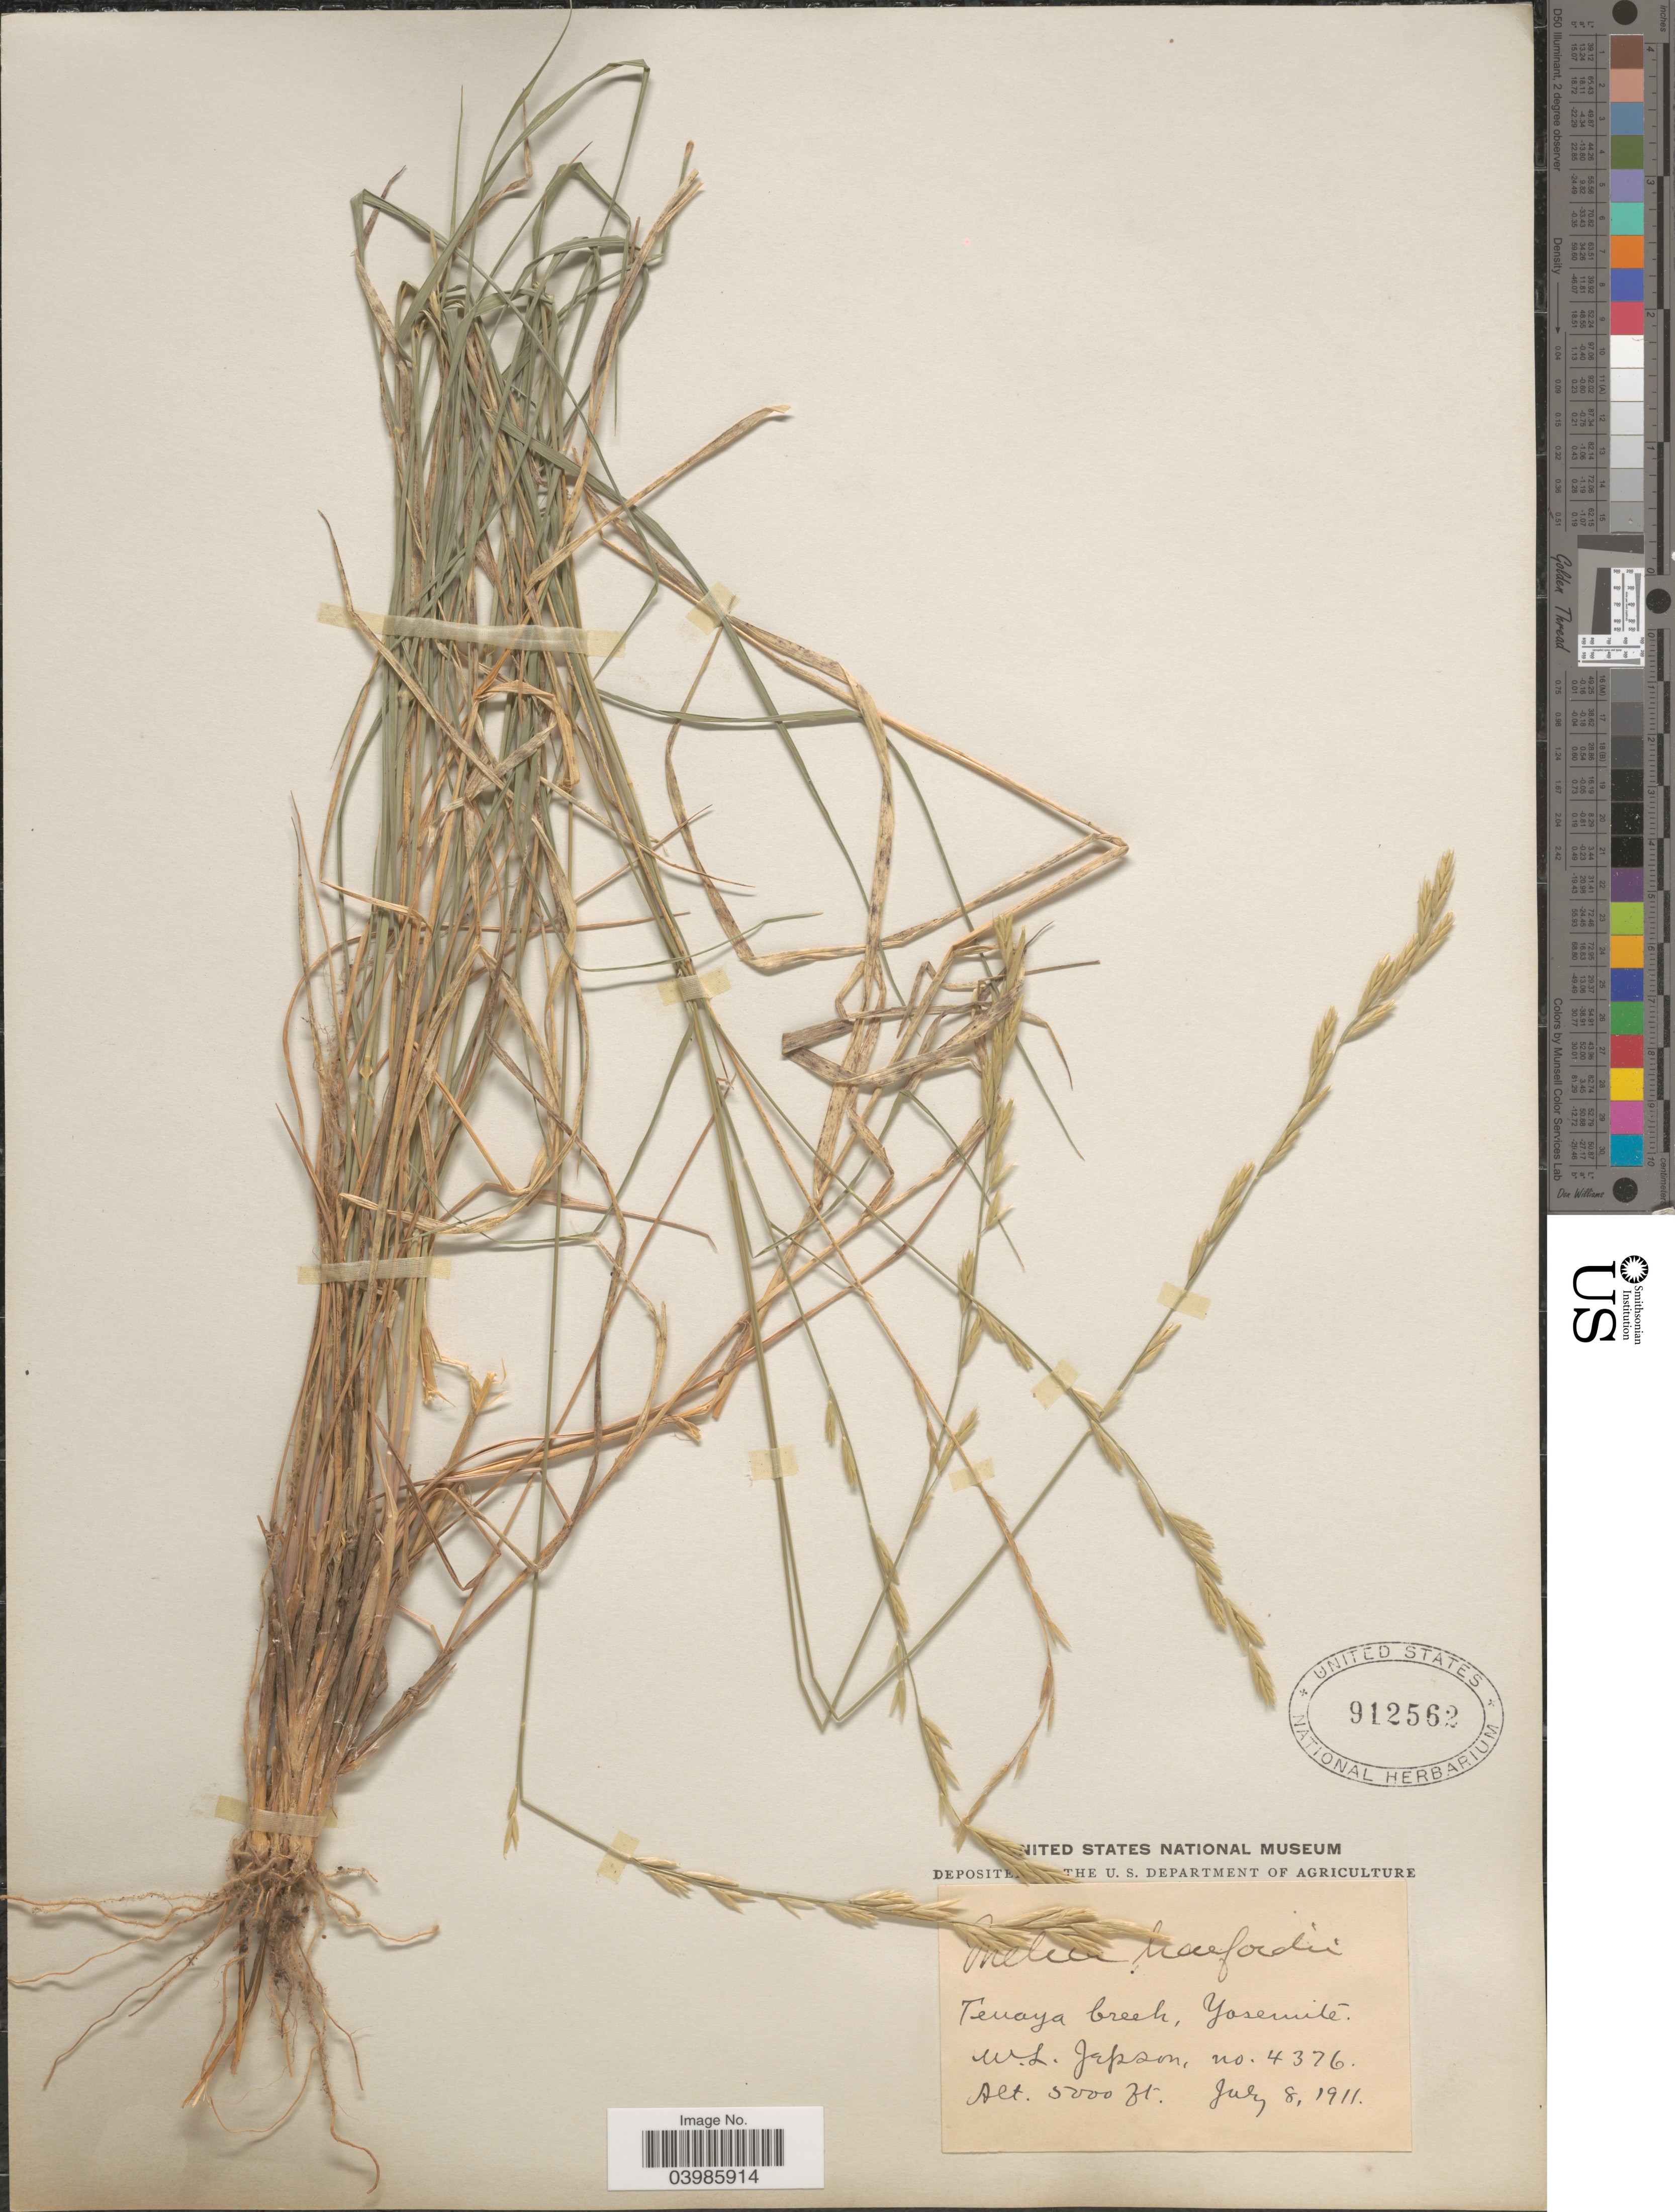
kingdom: Plantae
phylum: Tracheophyta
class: Liliopsida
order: Poales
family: Poaceae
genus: Melica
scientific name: Melica harfordii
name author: Bol.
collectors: W. L. Jepson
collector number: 4376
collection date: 1911-07-08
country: United States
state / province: California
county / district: Mariposa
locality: Tenaya Creek, Yosemite.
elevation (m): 1524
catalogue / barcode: US 912562